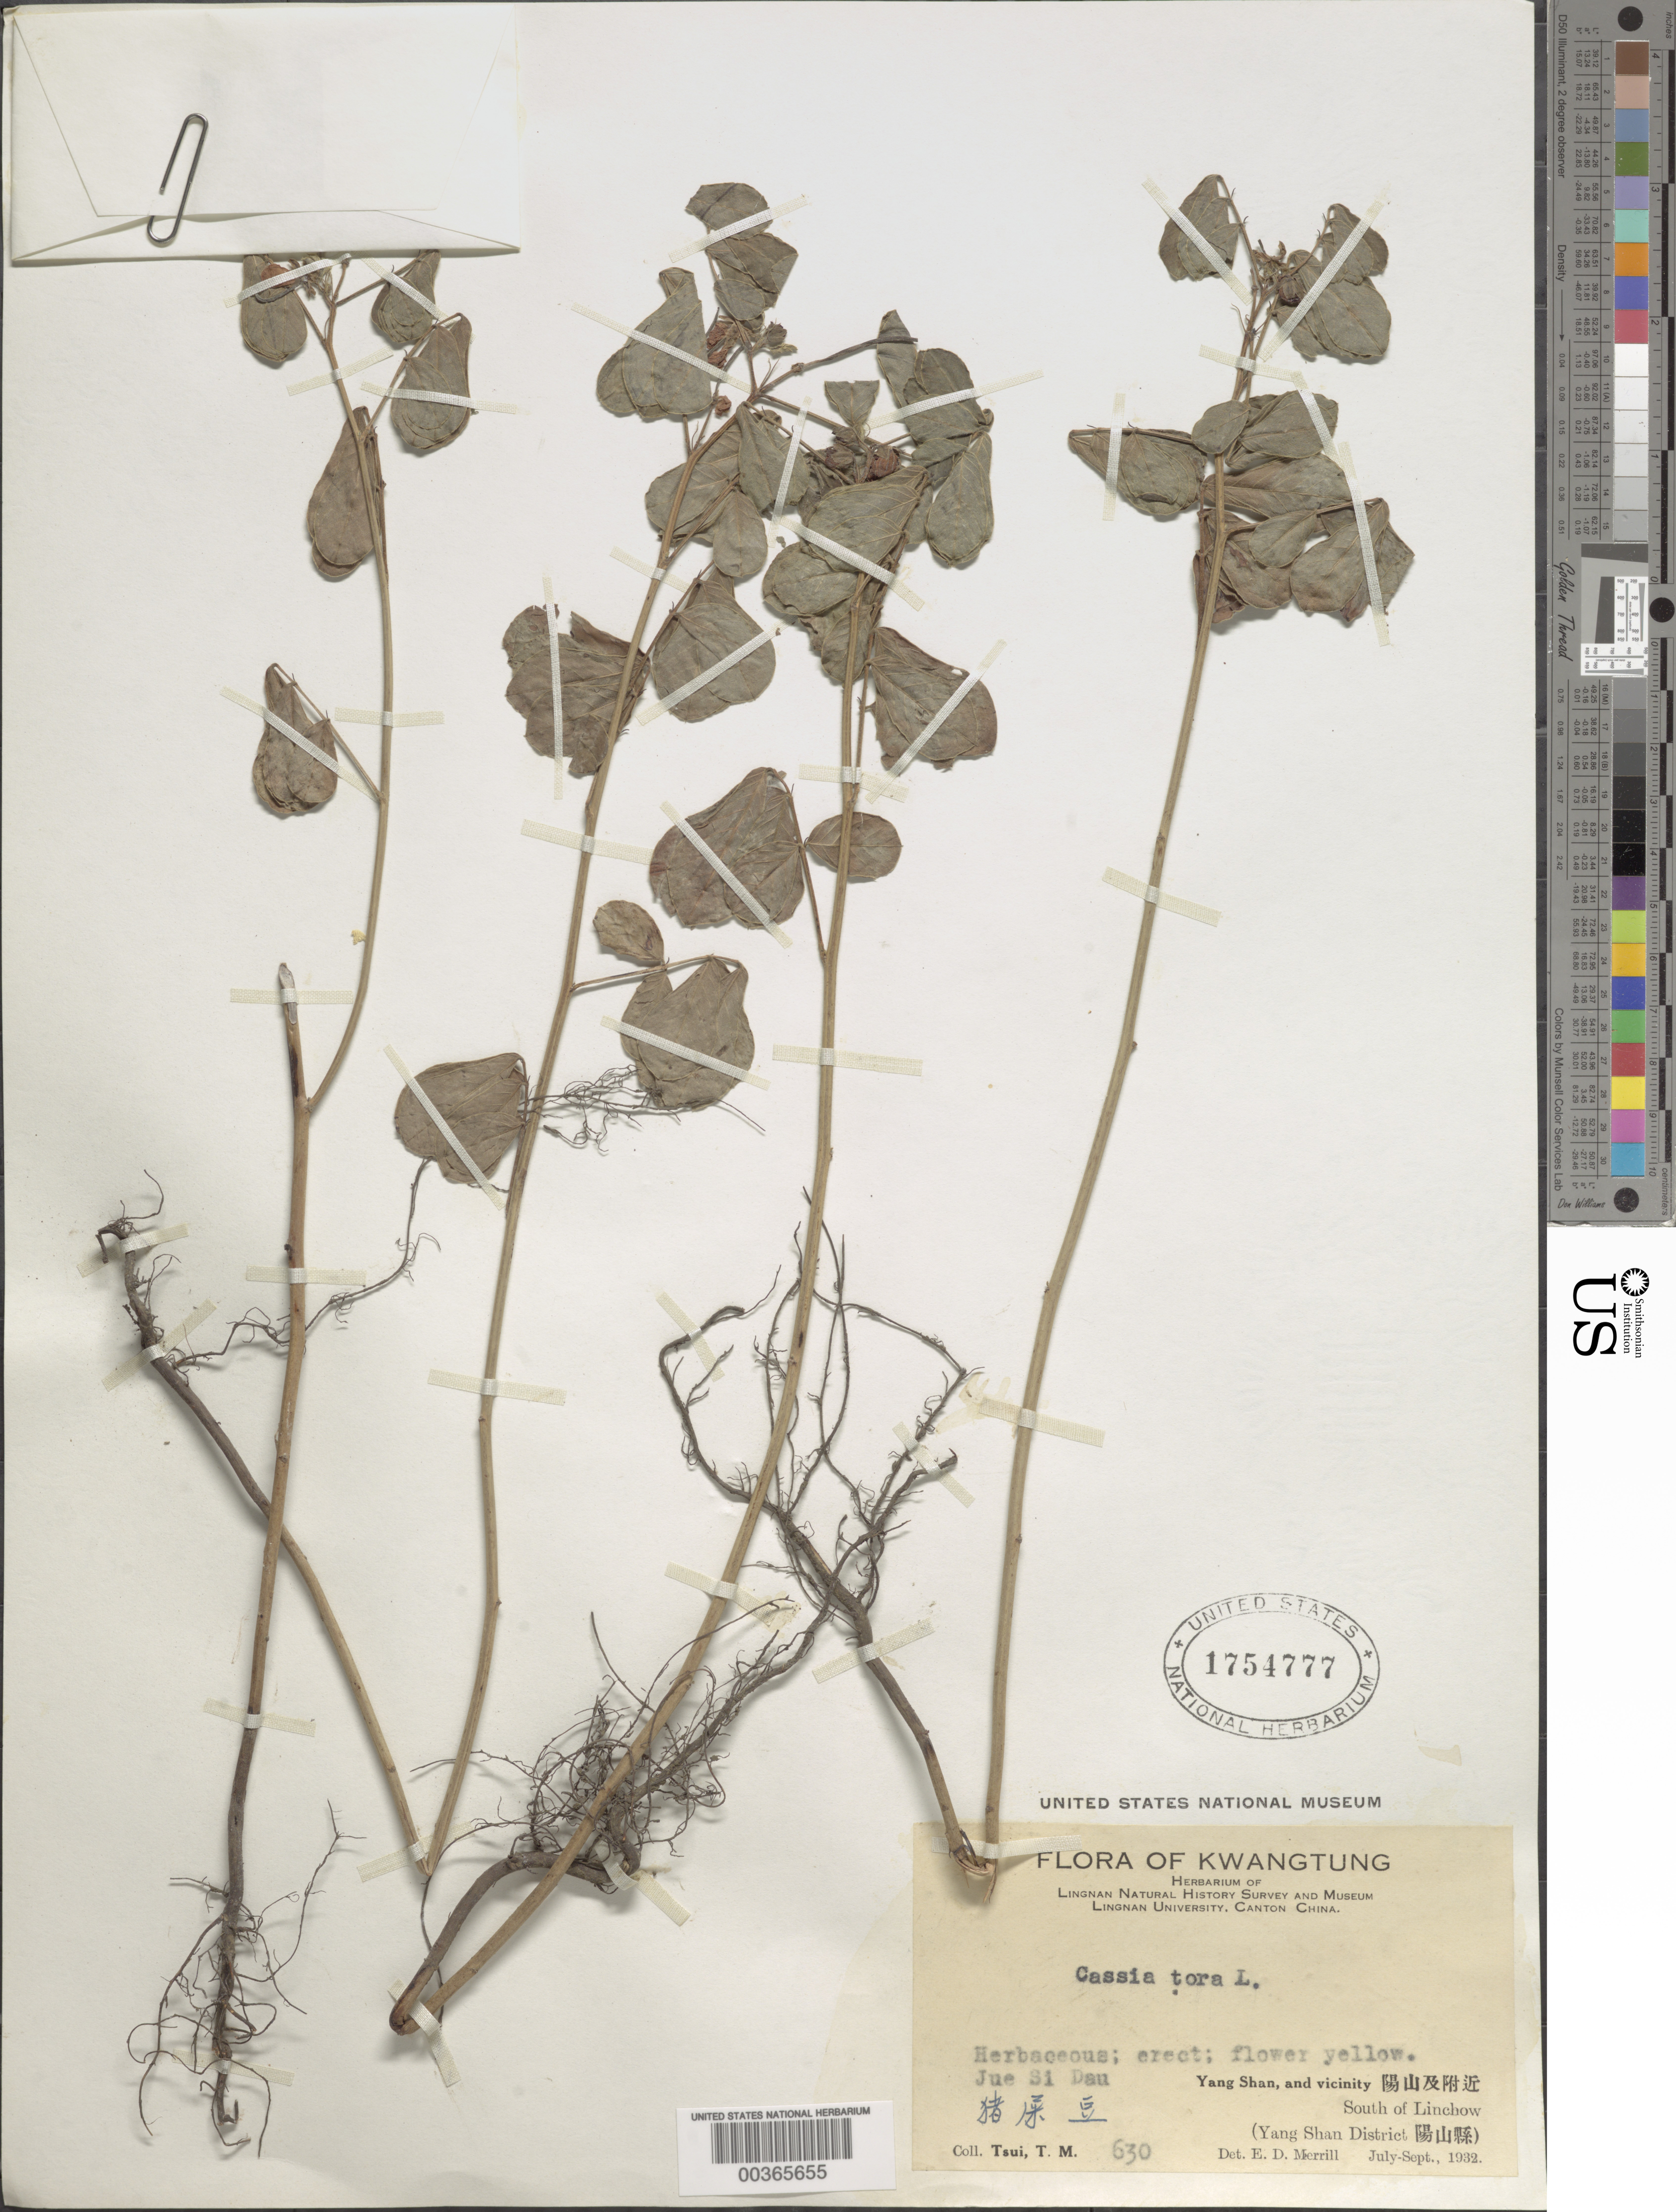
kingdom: Plantae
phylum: Tracheophyta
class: Magnoliopsida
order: Fabales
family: Fabaceae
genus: Senna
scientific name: Senna obtusifolia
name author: (L.) H.S. Irwin & Barneby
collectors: T. Tsui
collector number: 630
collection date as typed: Jul 1932 to -- Sep 1932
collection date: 1932-07/1932-09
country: China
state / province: Guangdong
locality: Yang shan dist., jue si dau; yang shan and vicinity, s of linchow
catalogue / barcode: US 1754777